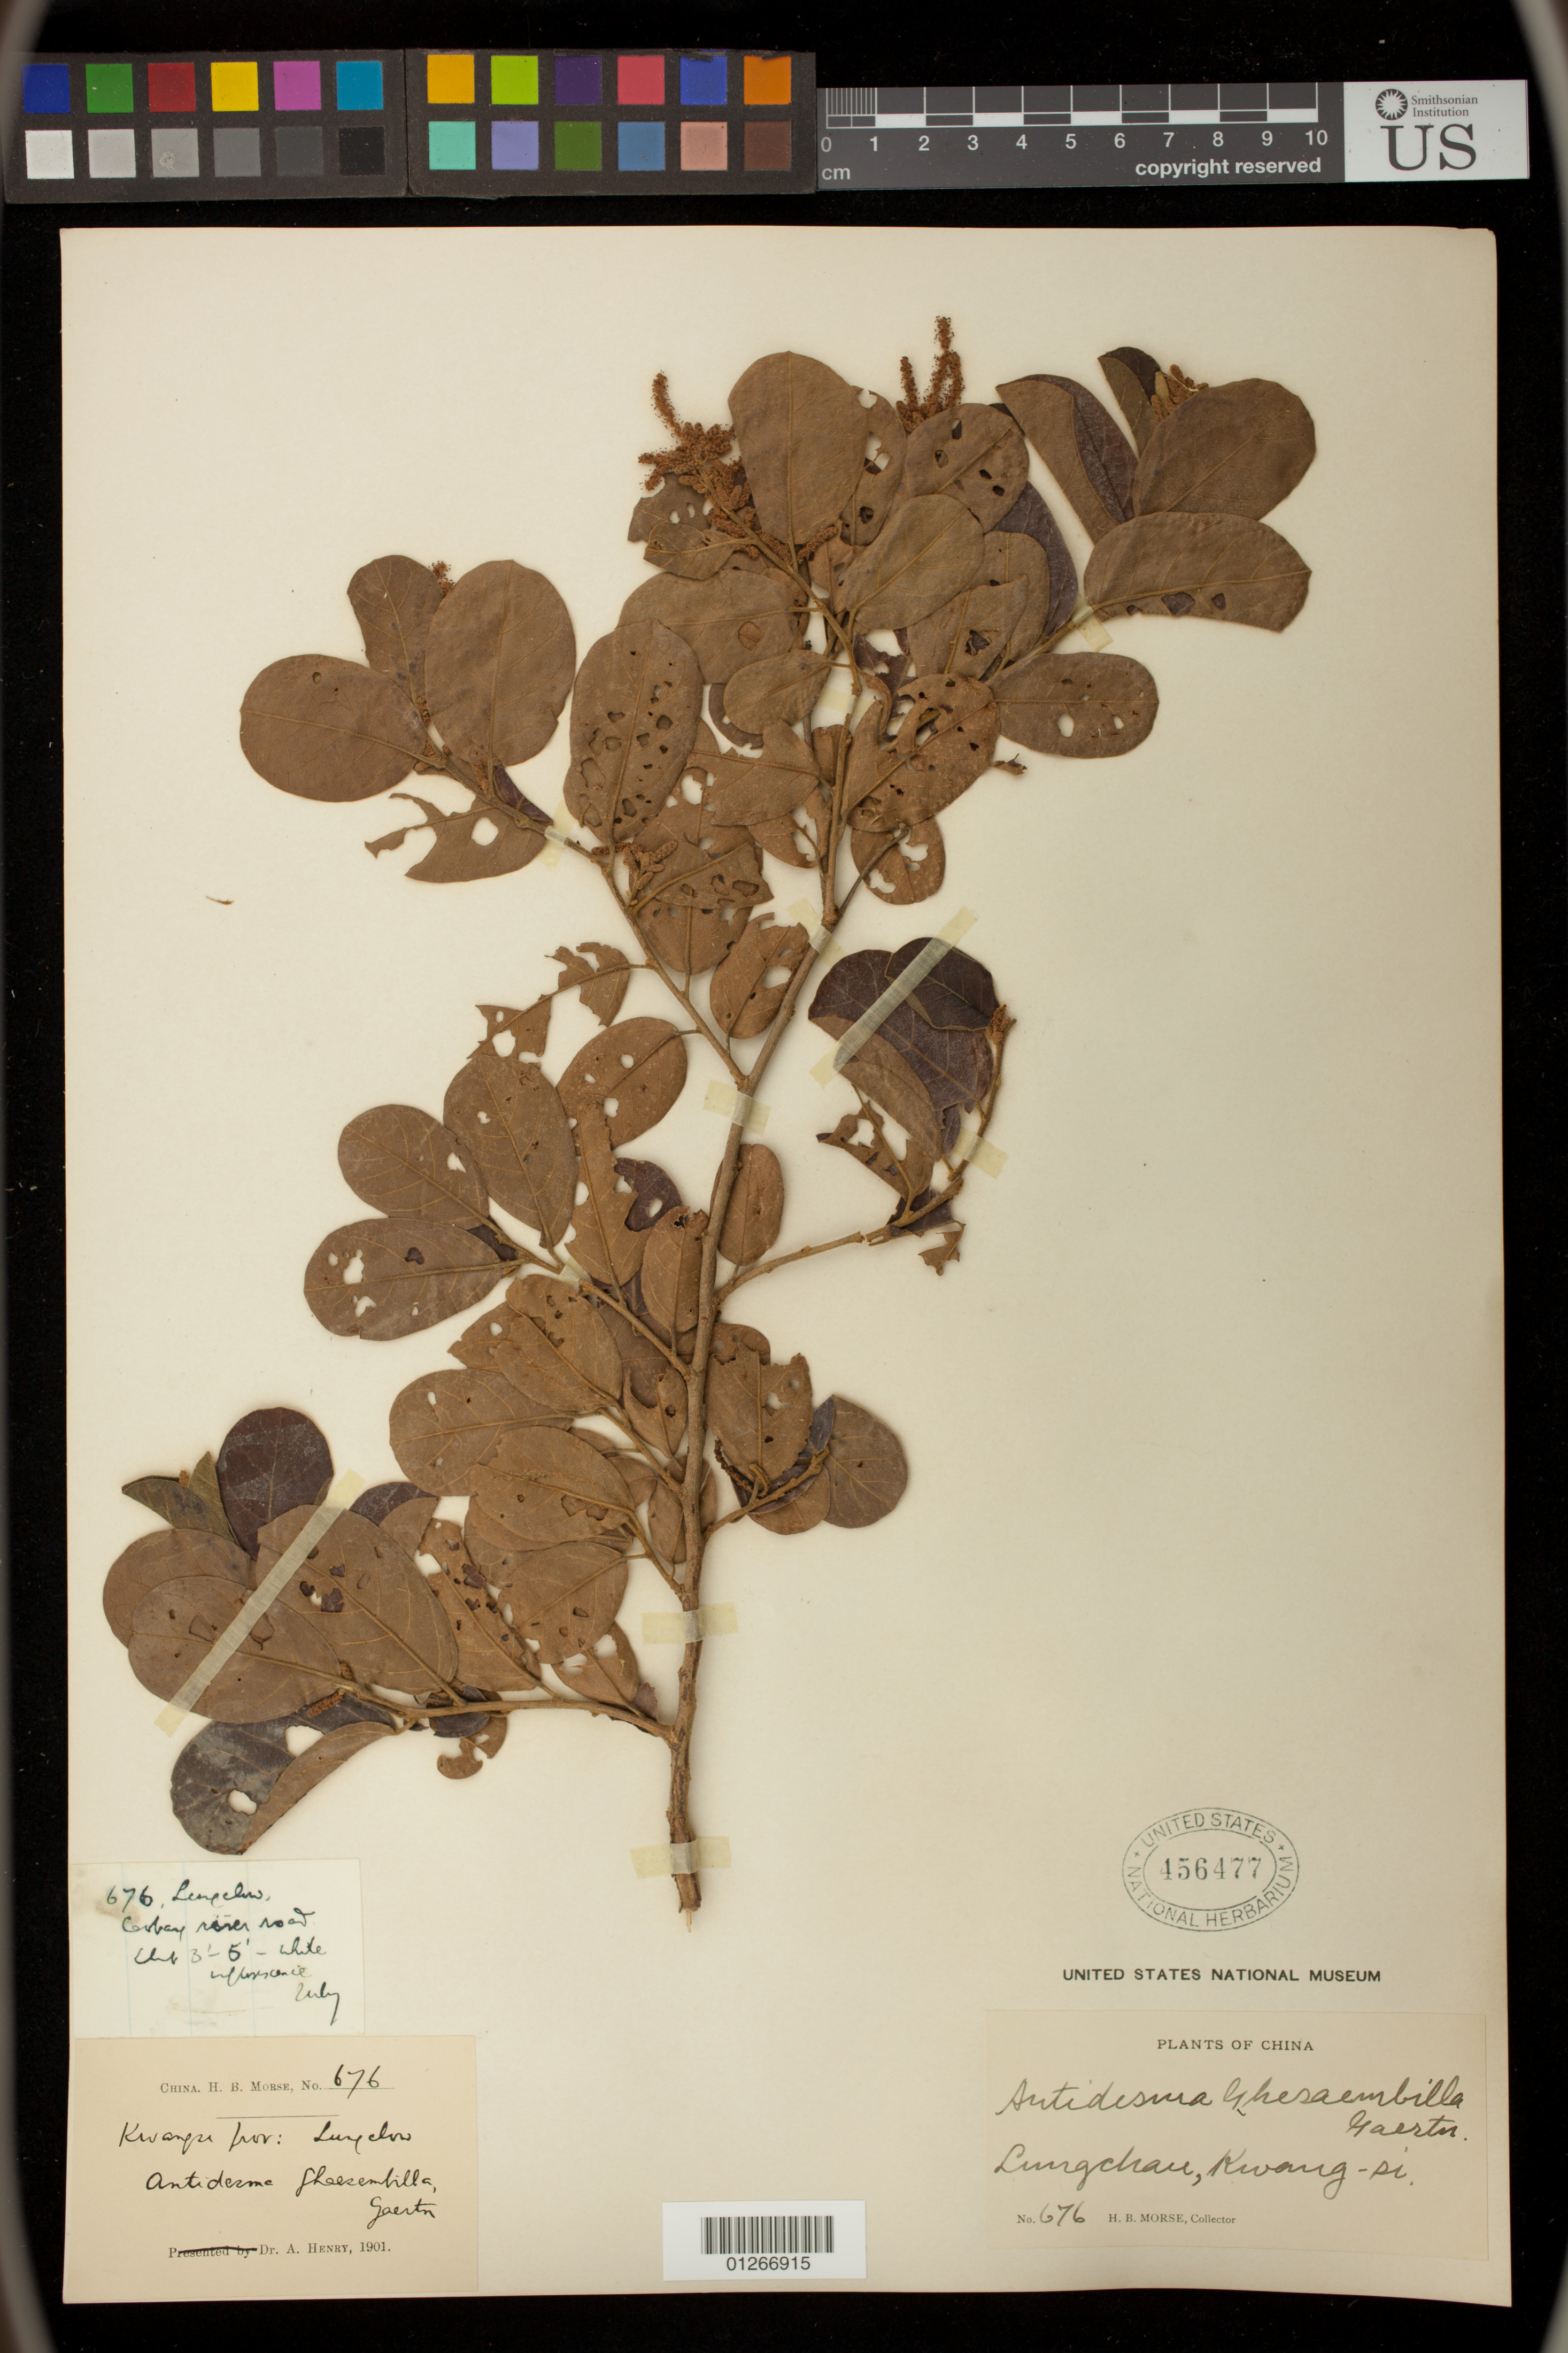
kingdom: Plantae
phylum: Tracheophyta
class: Magnoliopsida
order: Malpighiales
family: Phyllanthaceae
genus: Antidesma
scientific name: Antidesma ghaesembilla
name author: Gaertn.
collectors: H. Morse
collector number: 676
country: China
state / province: Guangxi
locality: Lungchau, Kwang-si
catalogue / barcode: US 456477